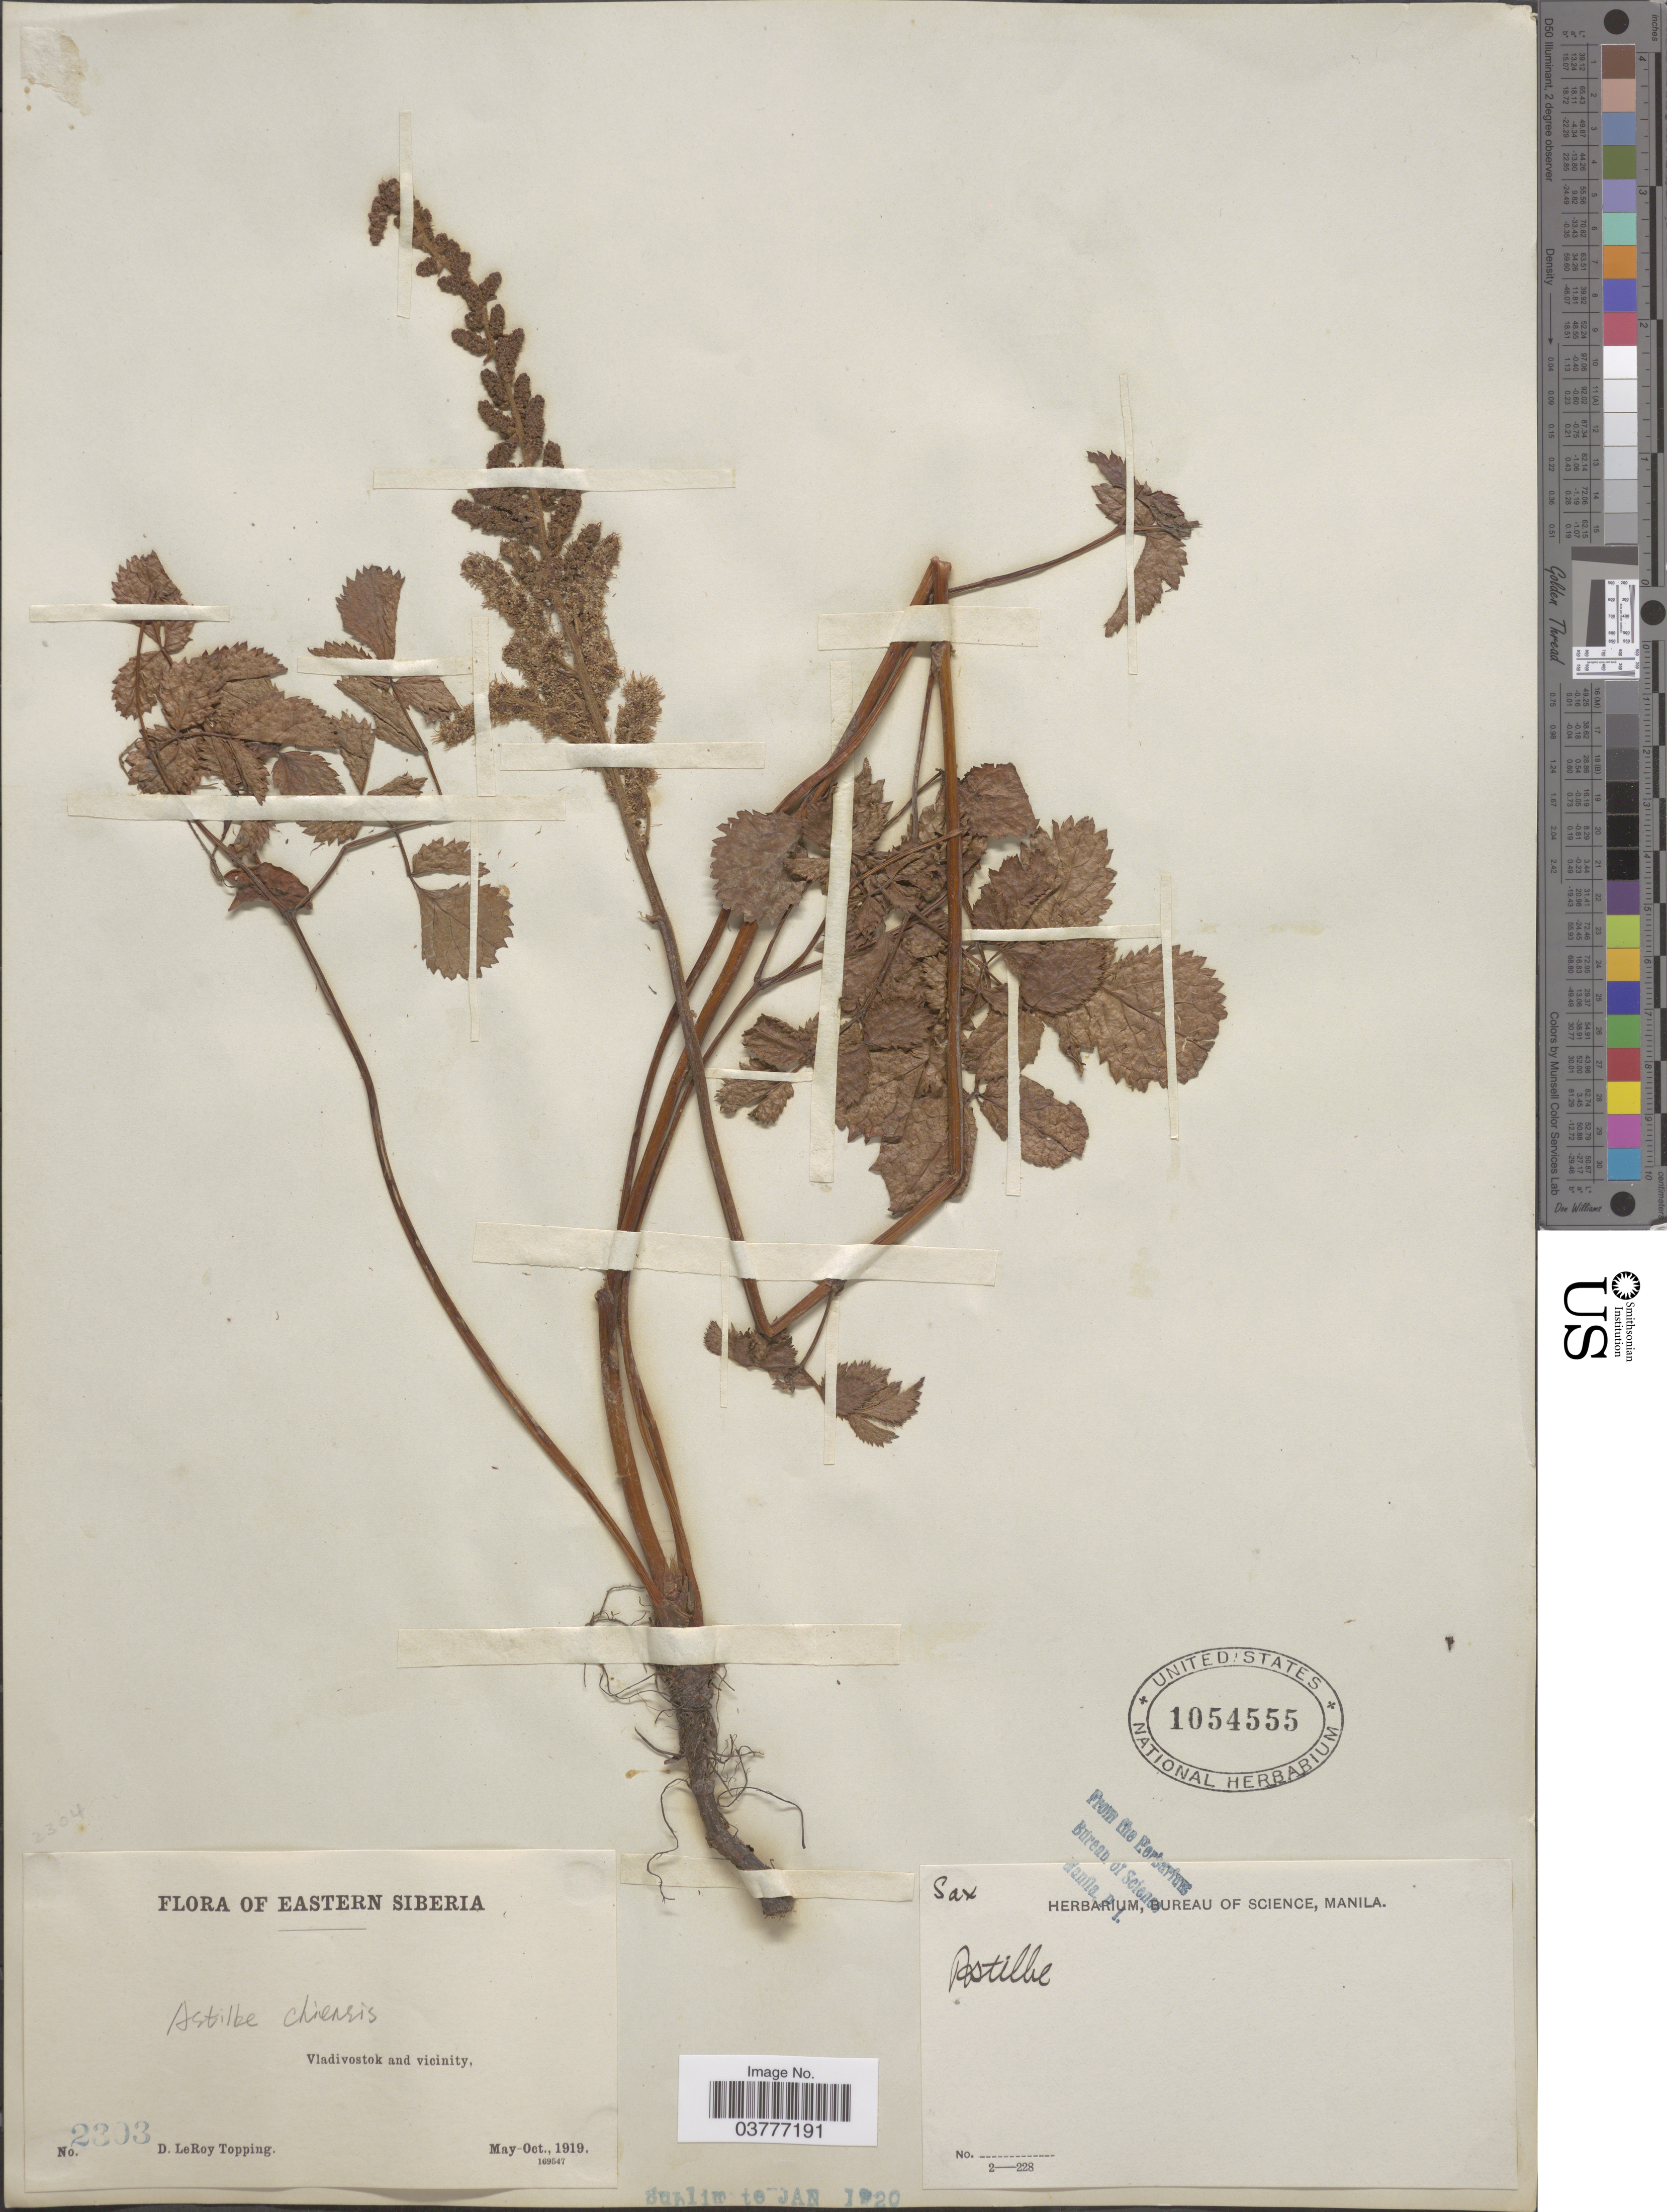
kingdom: Plantae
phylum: Tracheophyta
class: Magnoliopsida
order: Saxifragales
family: Saxifragaceae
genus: Astilbe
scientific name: Astilbe chinensis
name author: (Maxim.) Franch. & Sav.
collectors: D. L. Topping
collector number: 2303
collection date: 1919-05/1919-10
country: Russian Federation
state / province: Primorsky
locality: Eastern Siberia. Vladivostok and vicinity.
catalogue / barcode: US 1054555